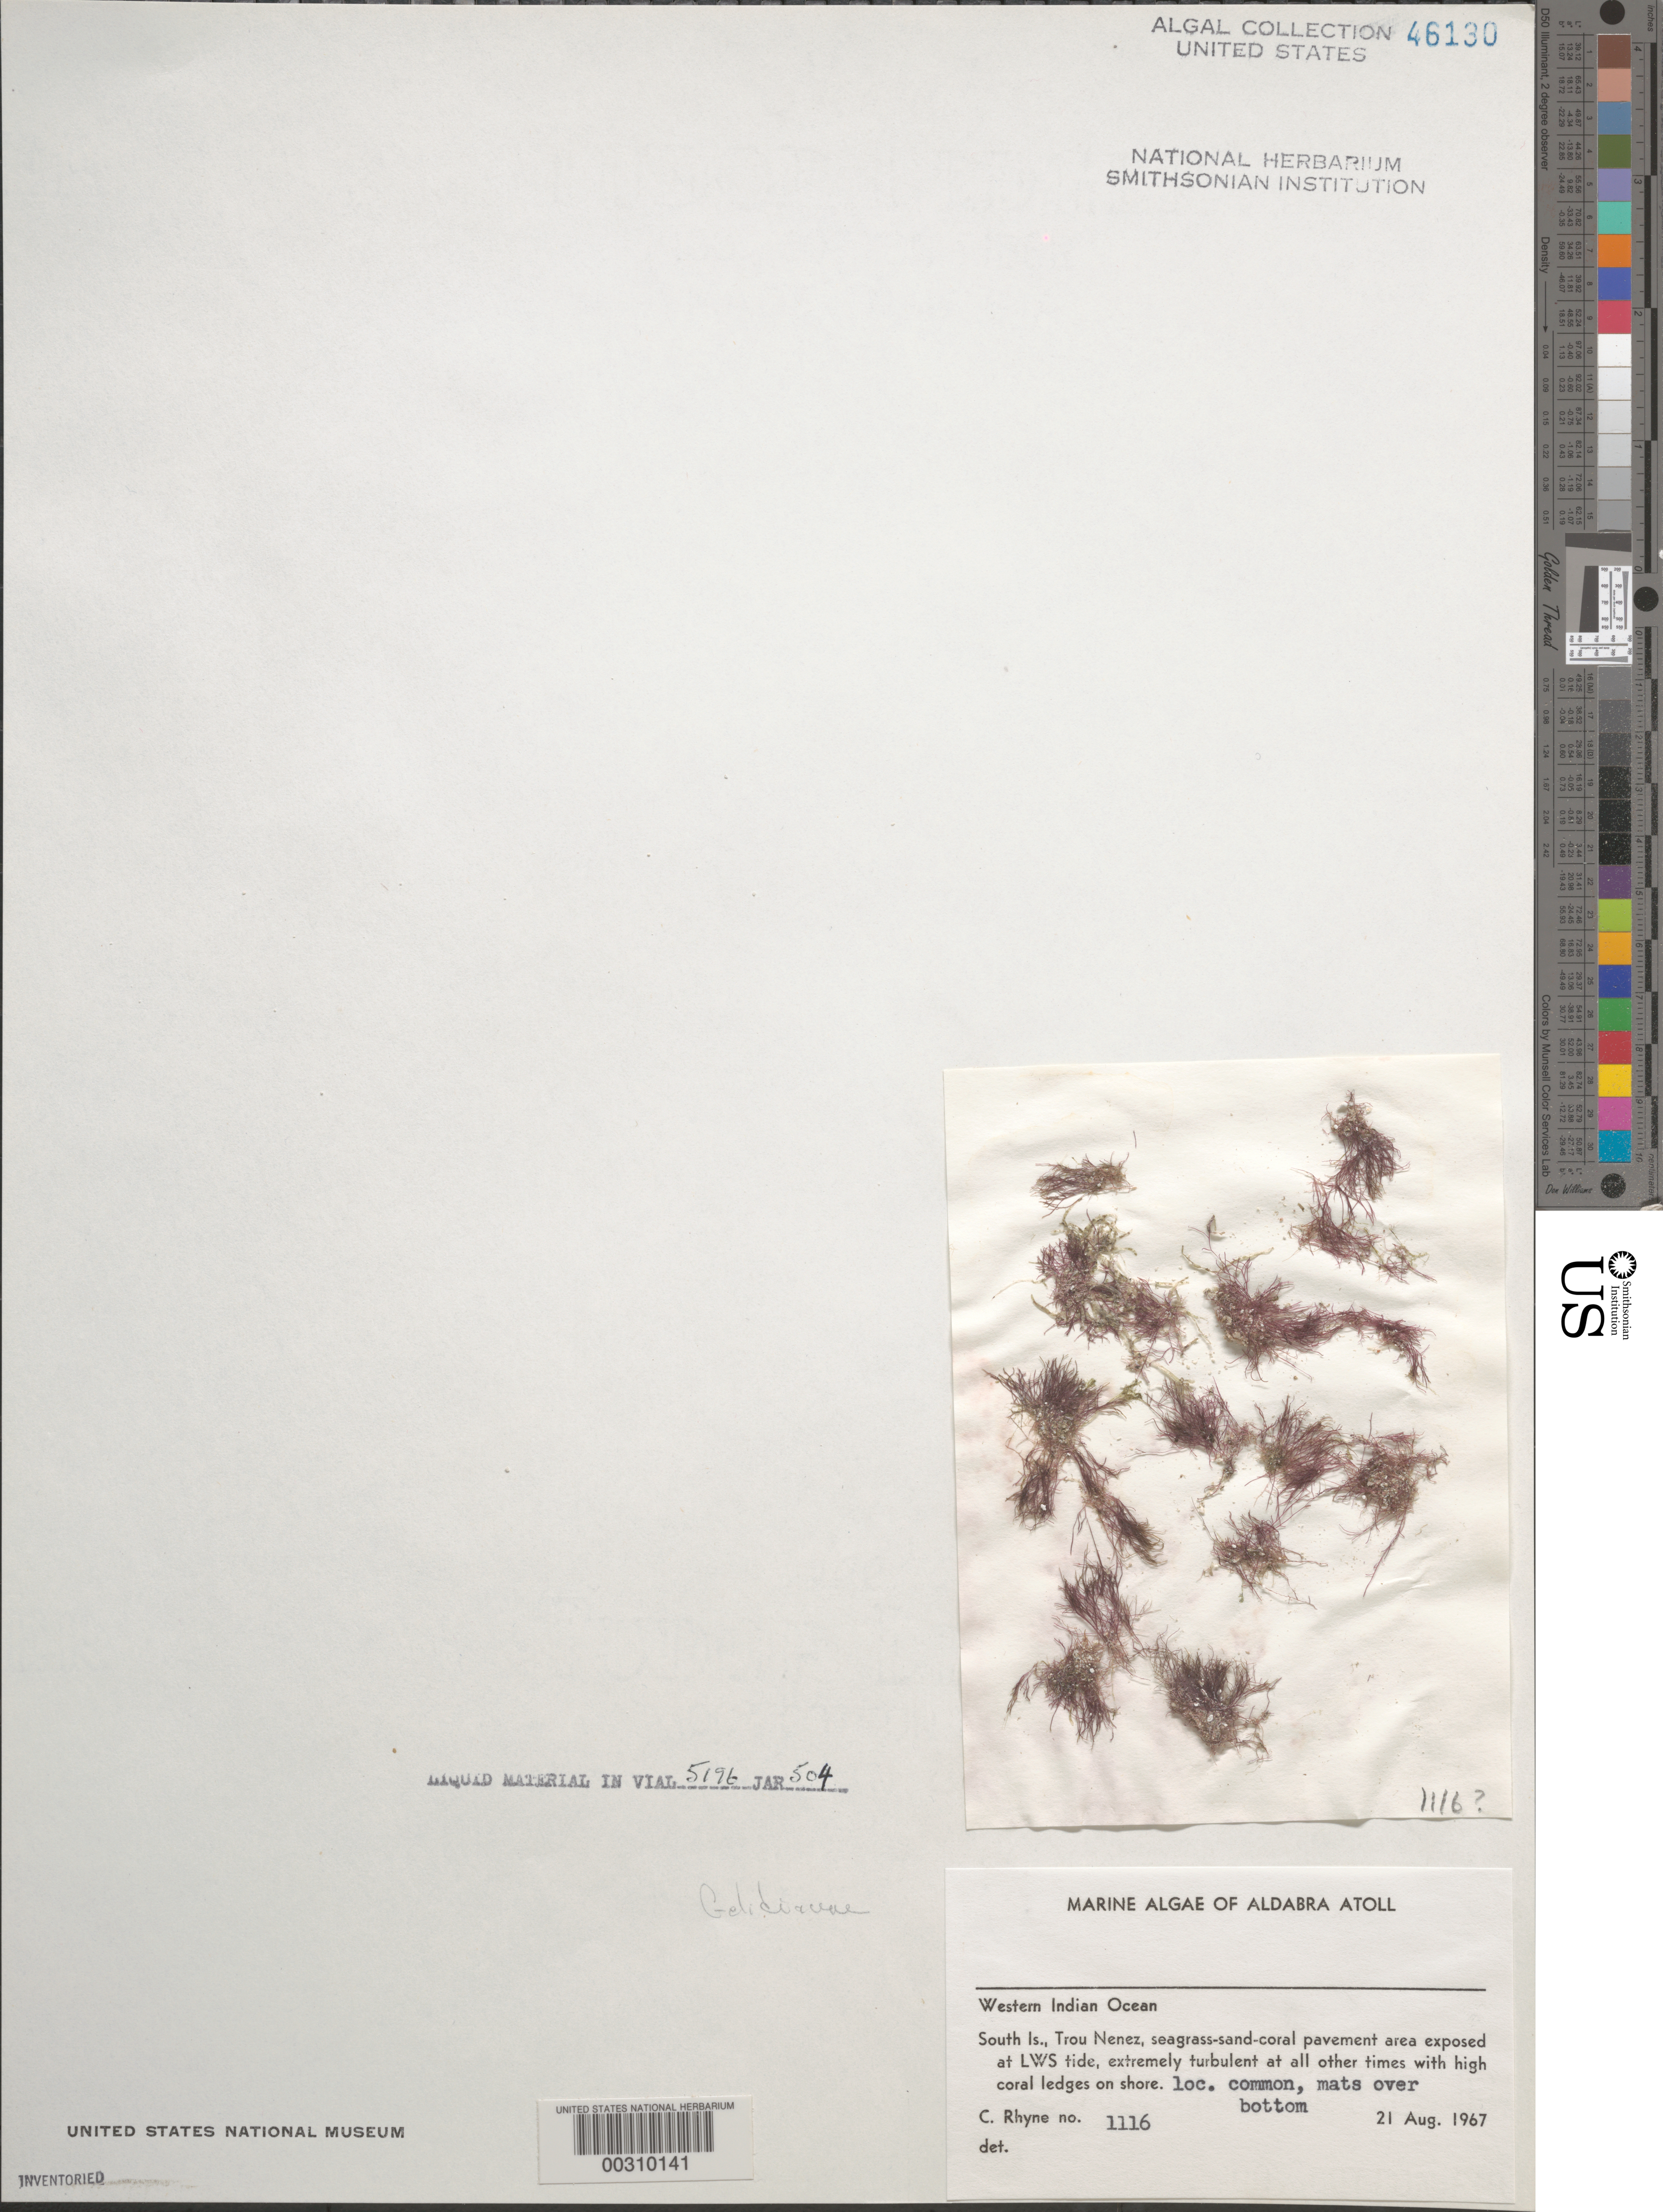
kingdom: Plantae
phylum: Rhodophyta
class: Florideophyceae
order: Gelidiales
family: Gelidiaceae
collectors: C. Rhyne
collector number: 1116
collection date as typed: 21 Aug 1967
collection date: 1967-08-21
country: Seychelles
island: Aldabra Atoll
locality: Trou Nenez, South Islet.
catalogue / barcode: US 46130